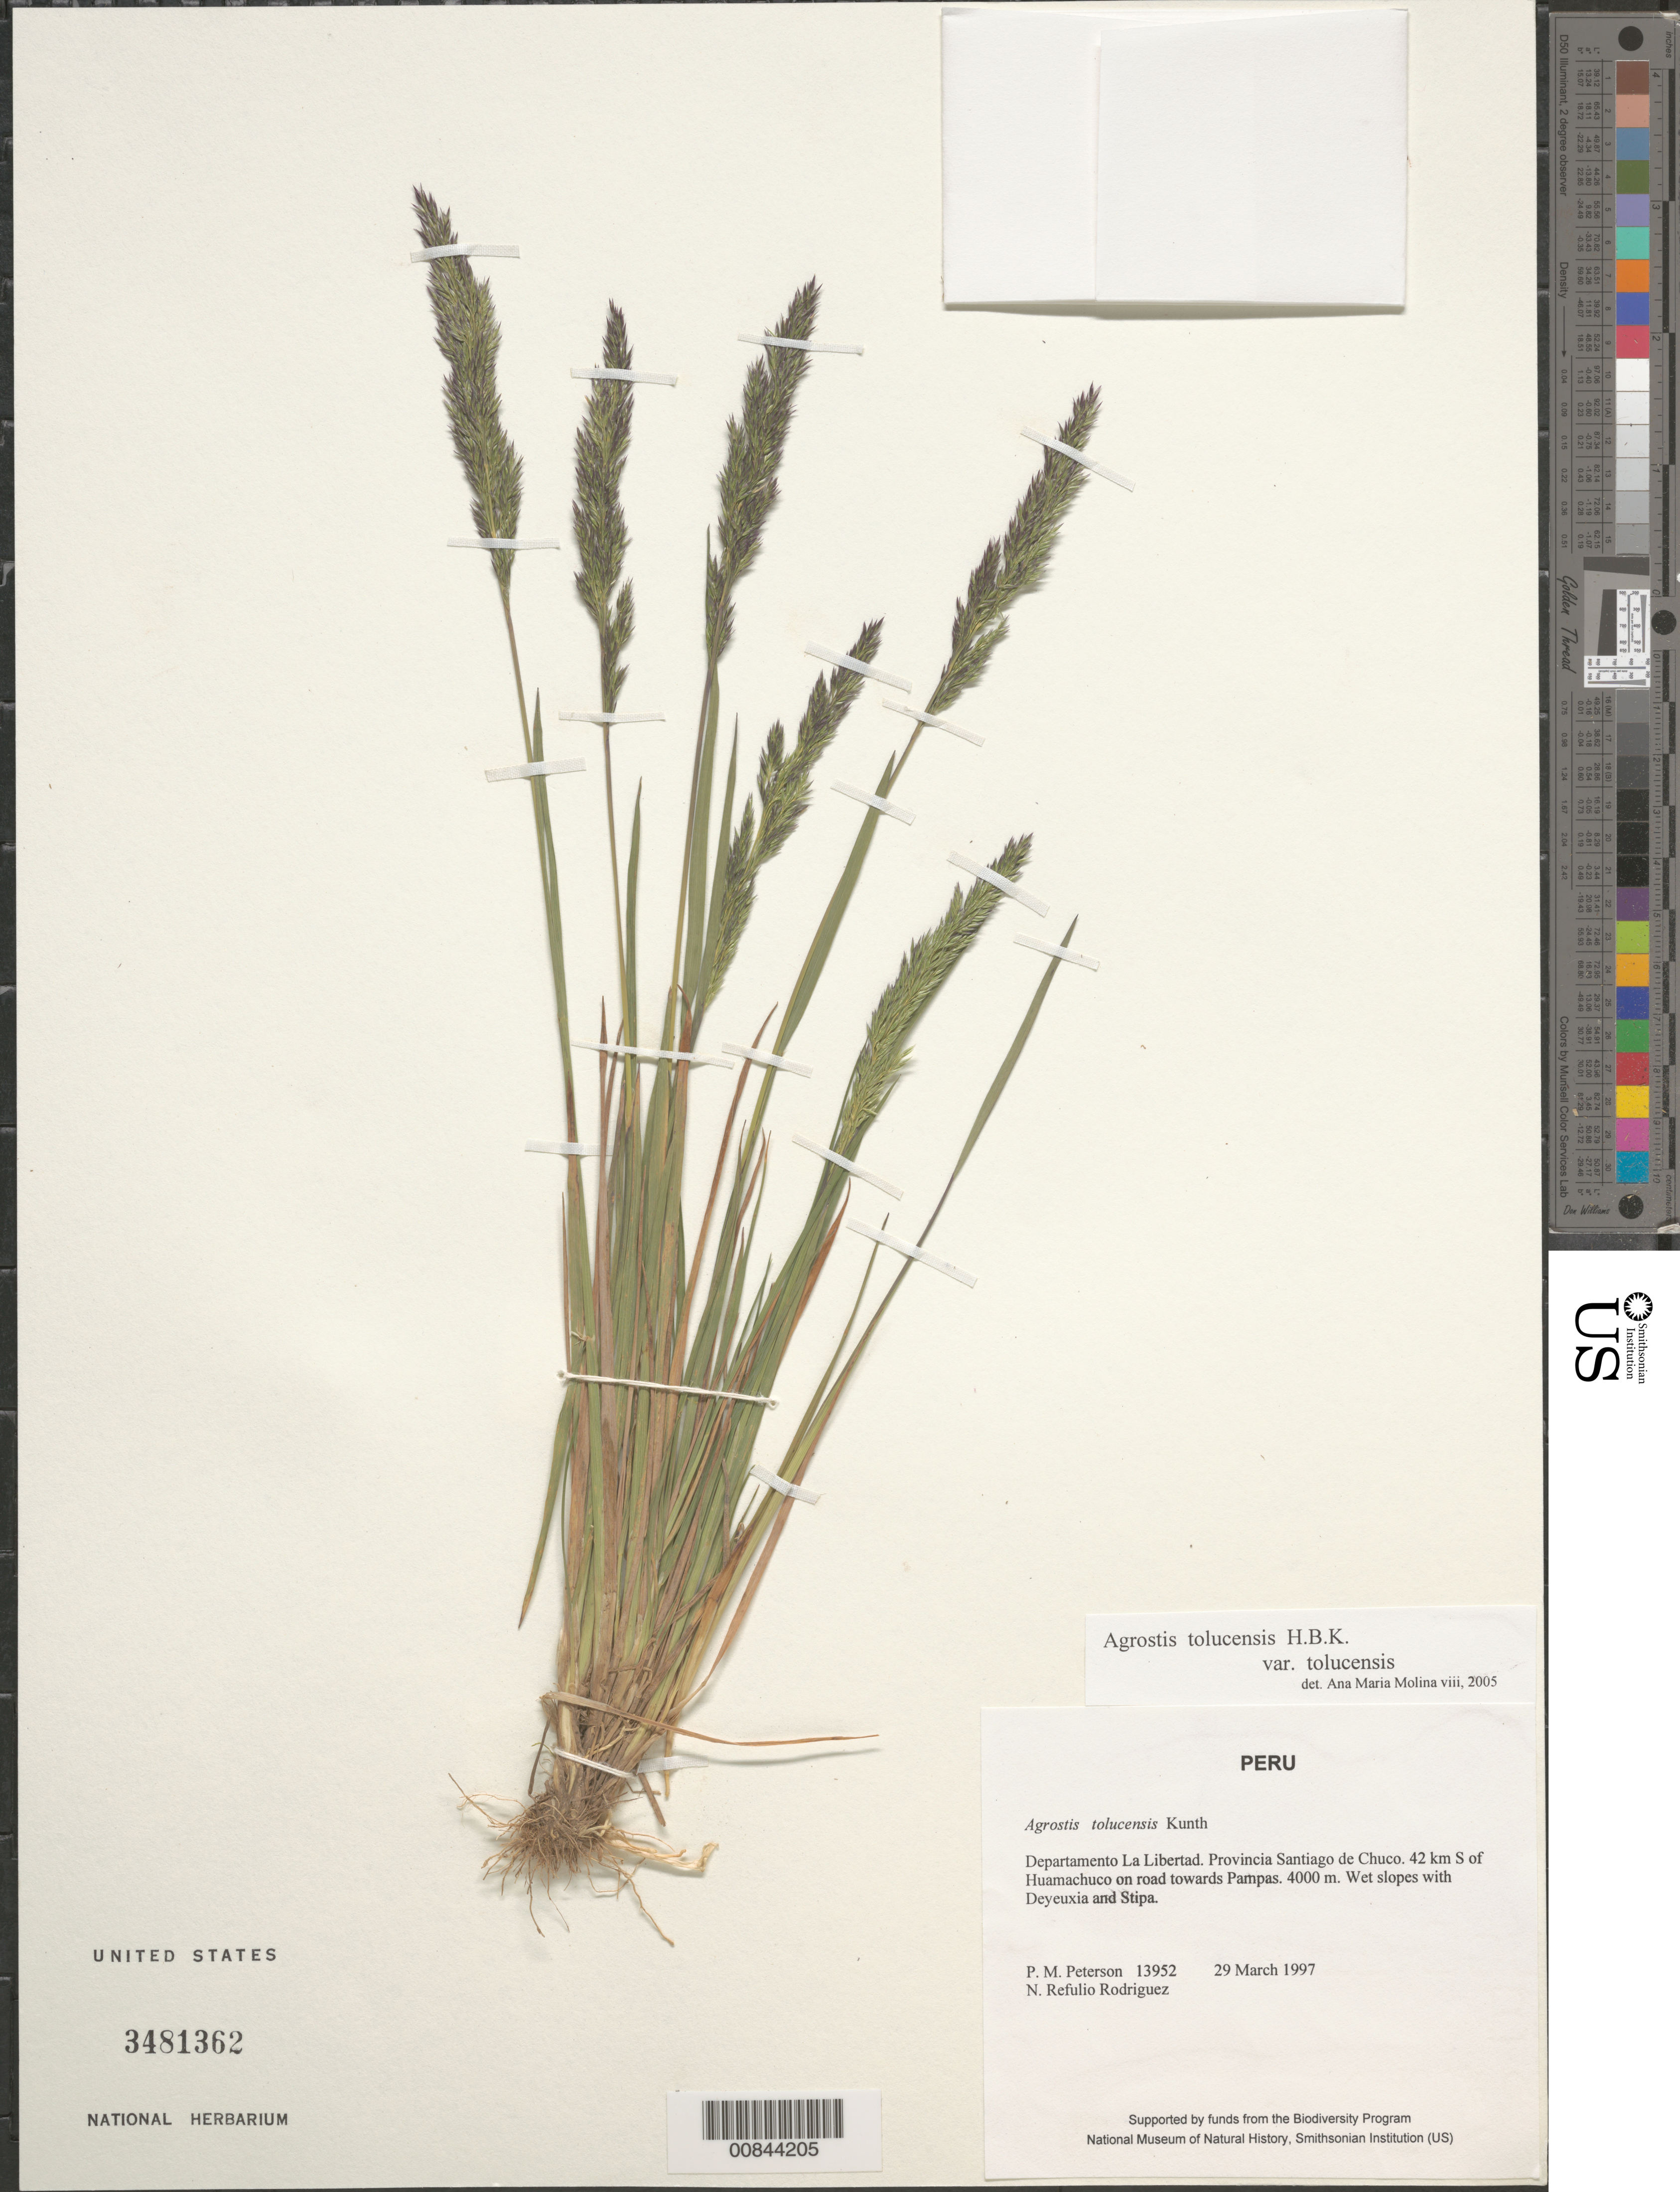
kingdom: Plantae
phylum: Tracheophyta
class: Liliopsida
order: Poales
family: Poaceae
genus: Agrostis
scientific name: Agrostis tolucensis var. tolucensis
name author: Kunth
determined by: Molina, Ana M. de R.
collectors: P. M. Peterson & N. Refulio-Rodríguez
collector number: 13952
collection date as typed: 29 Mar 1997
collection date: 1997-03-29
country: Peru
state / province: La Libertad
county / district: Santiago de Chuco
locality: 42 km S of Huamachuco on road towards Pampas.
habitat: Wet slopes with Deyeuxia and Stipa.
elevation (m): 4000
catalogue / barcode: US 3481362